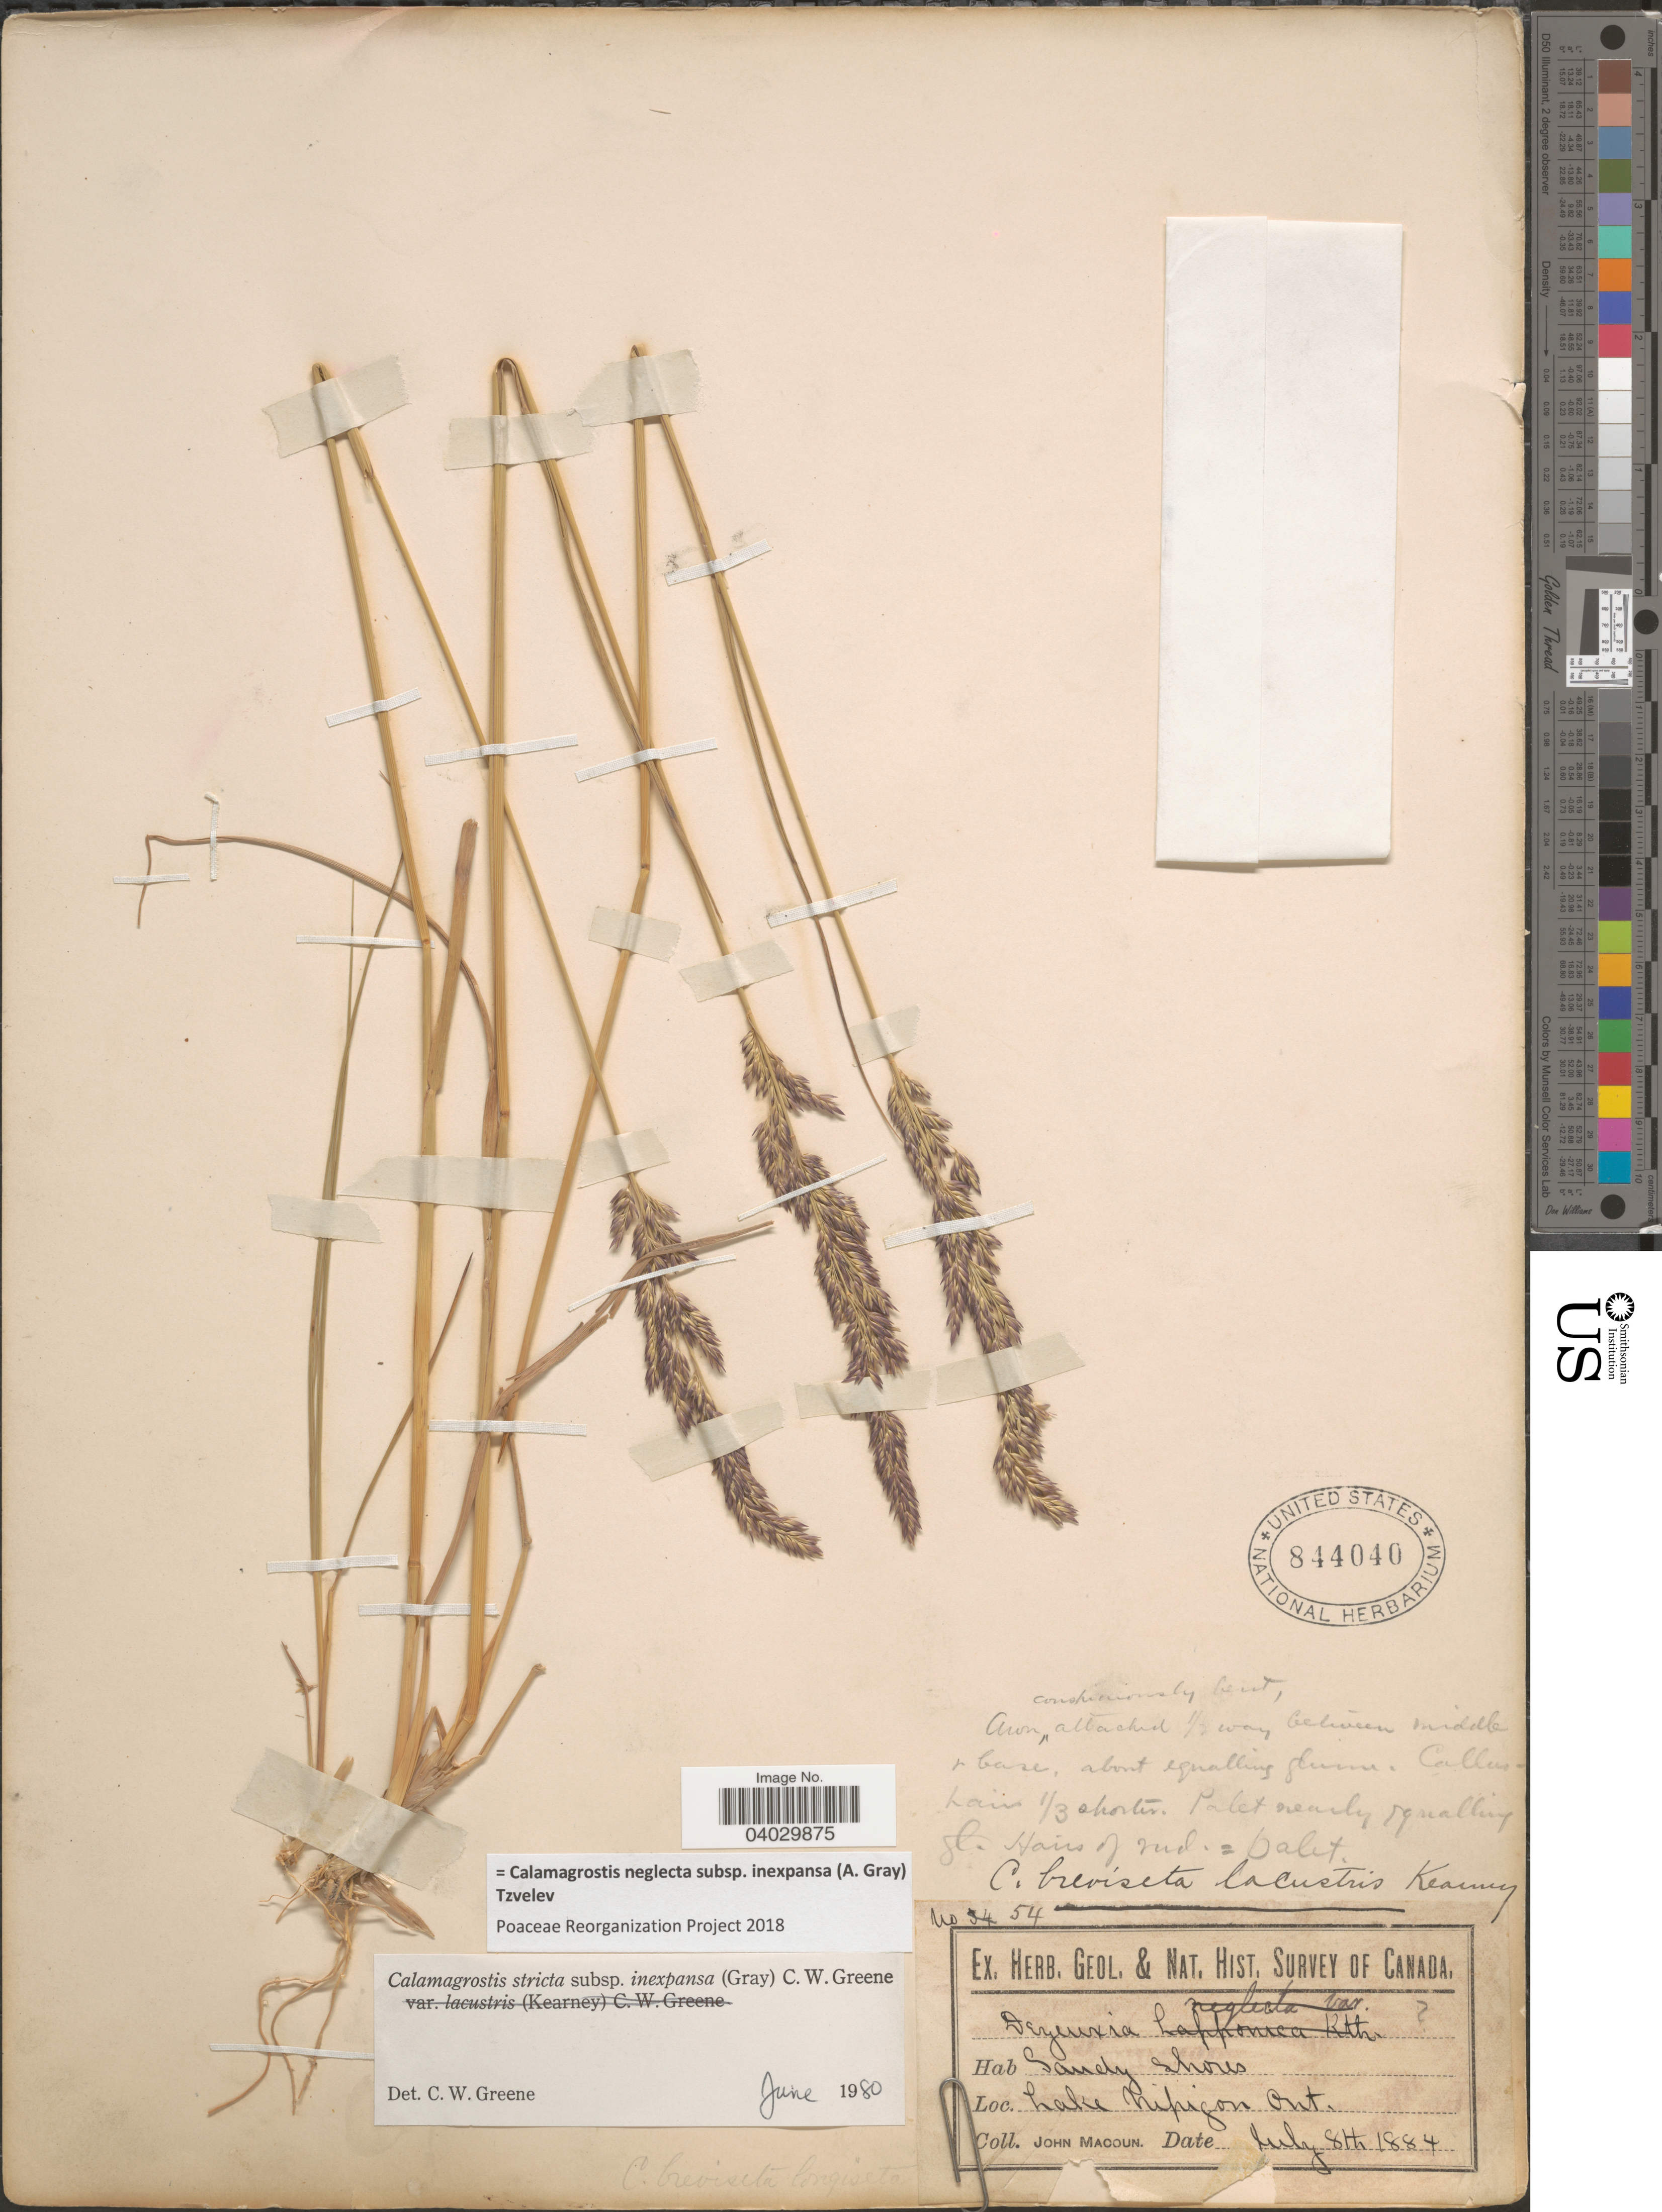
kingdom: Plantae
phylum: Tracheophyta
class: Liliopsida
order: Poales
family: Poaceae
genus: Calamagrostis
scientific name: Calamagrostis neglecta subsp. inexpansa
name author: (A. Gray) Tzvelev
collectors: J. Macoun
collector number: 54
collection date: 1884-07-08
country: Canada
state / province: Ontario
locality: Sandy Shores. Lake Nipigon.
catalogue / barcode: US 844040